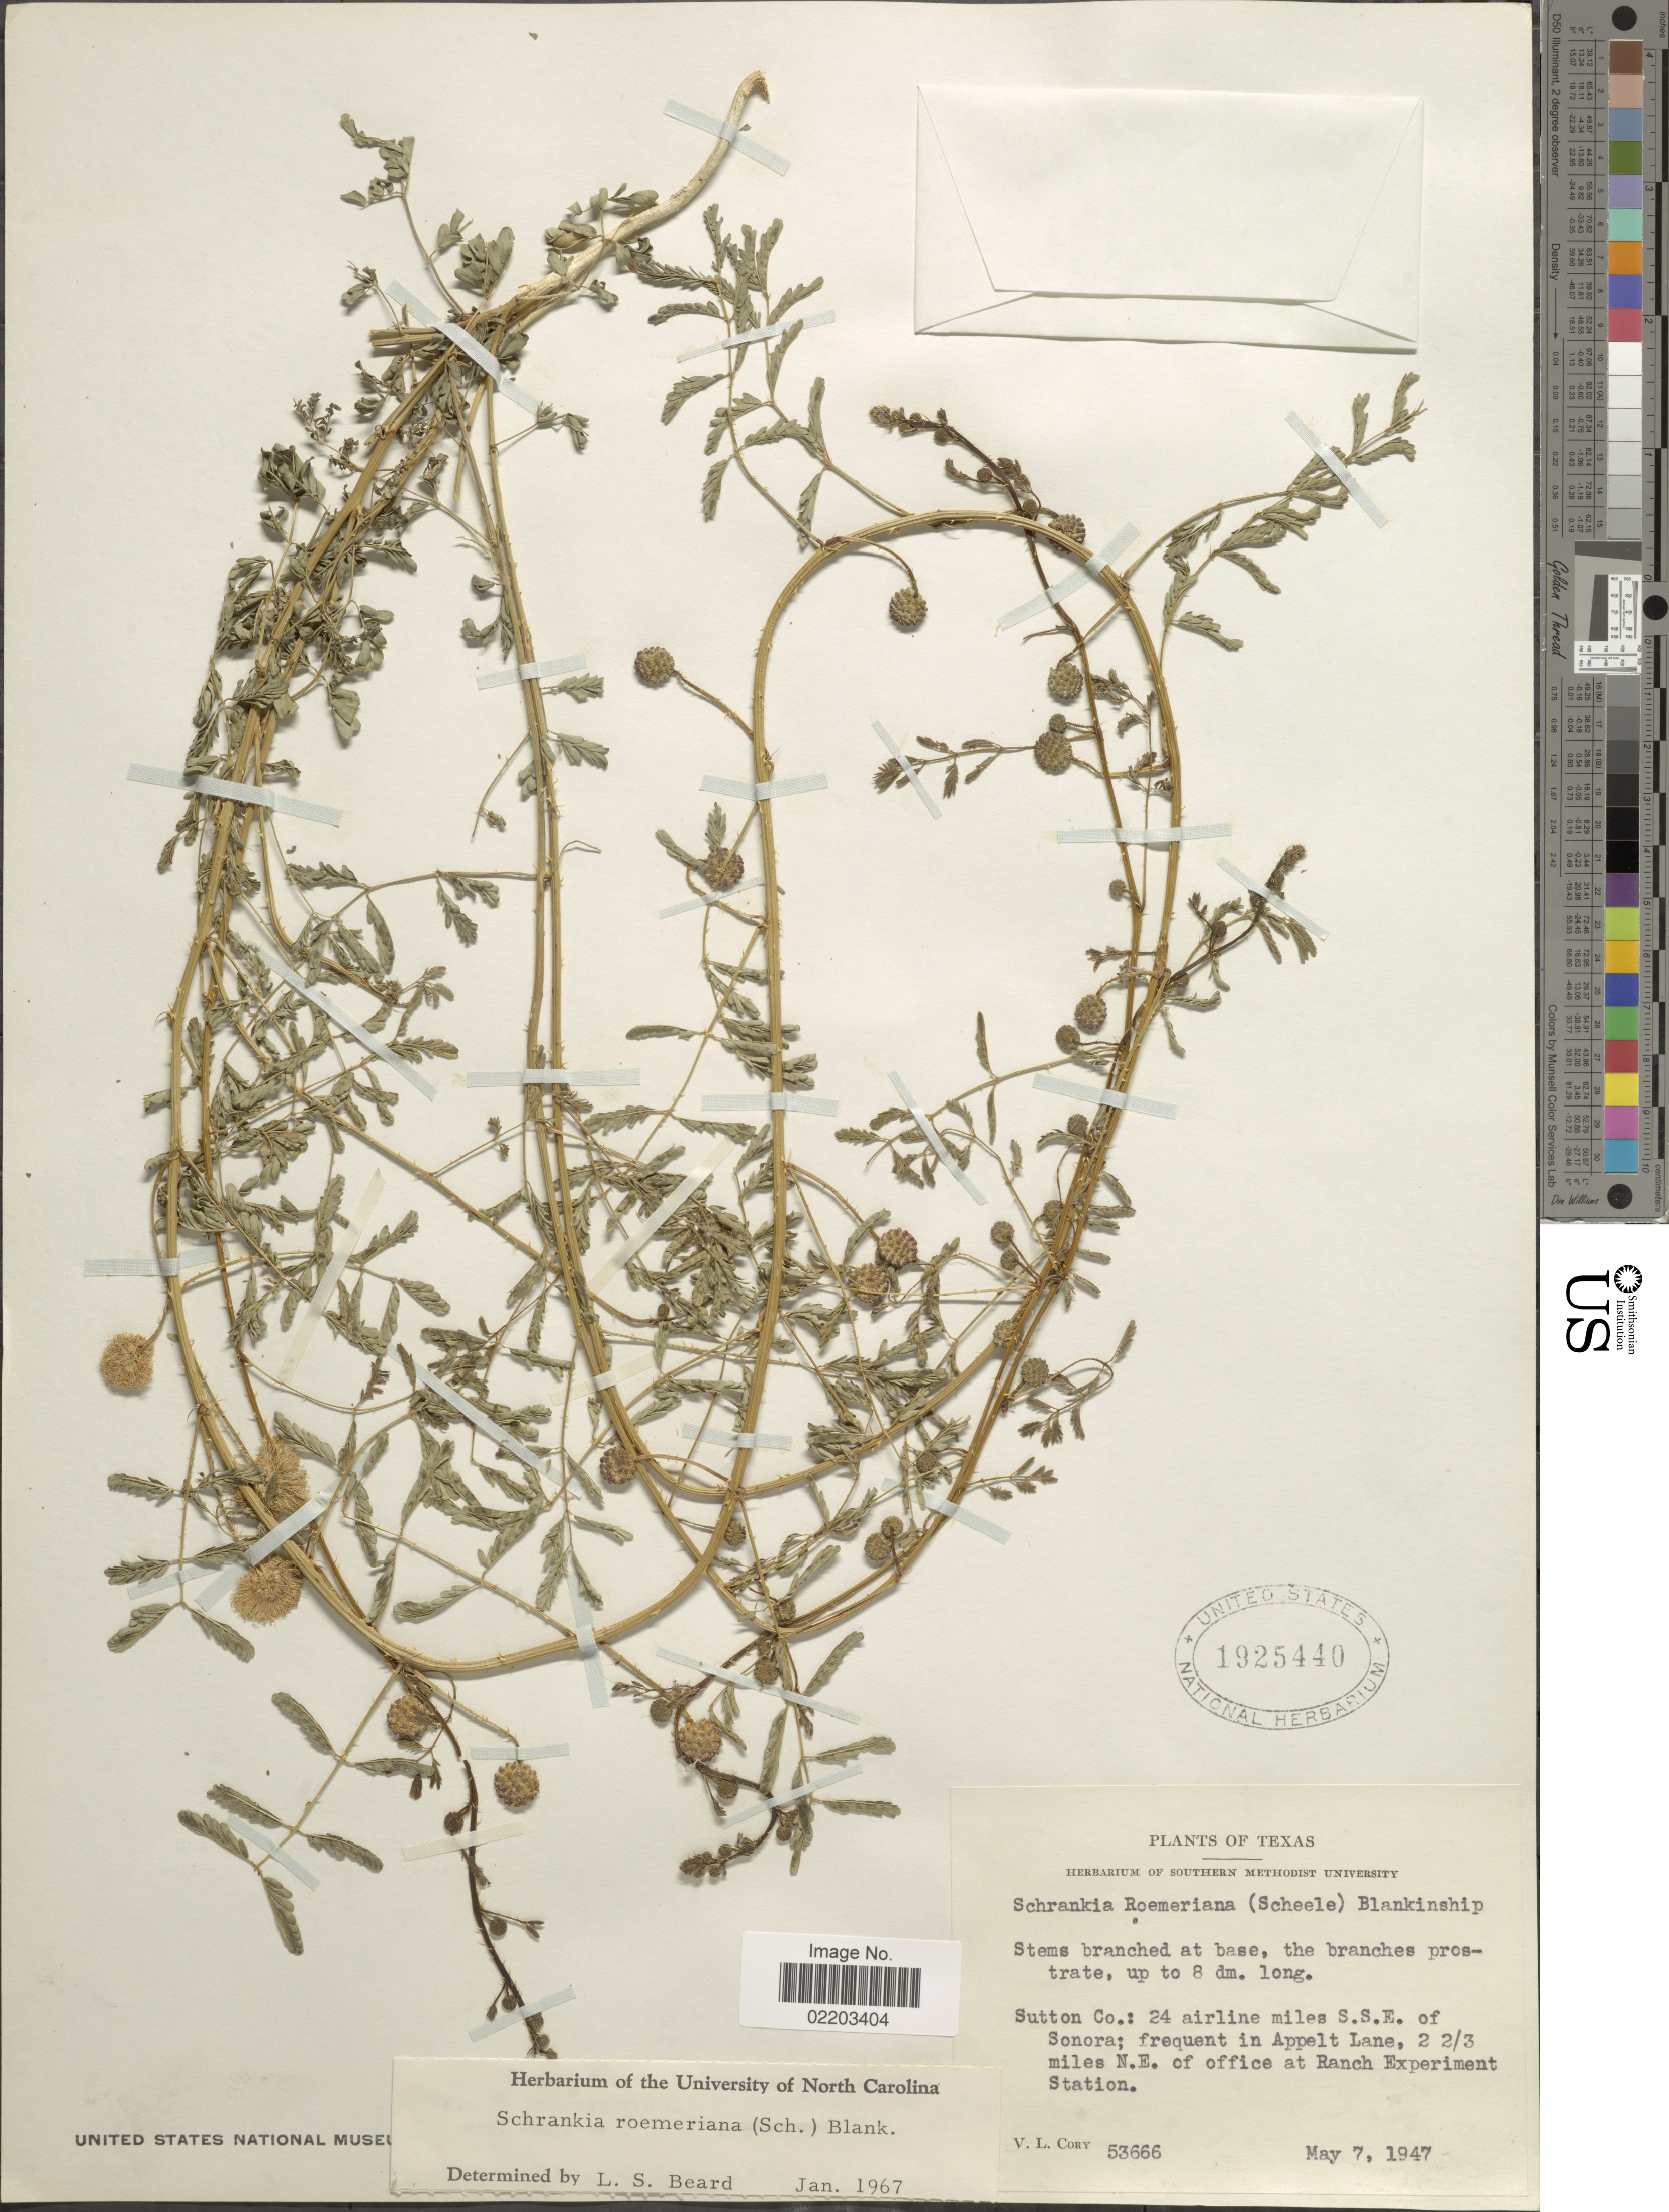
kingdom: Plantae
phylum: Tracheophyta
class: Magnoliopsida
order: Fabales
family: Fabaceae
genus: Mimosa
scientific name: Mimosa roemeriana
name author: Scheele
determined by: U.S. National Herbarium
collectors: V. Cory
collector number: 53666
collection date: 1947-05-07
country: United States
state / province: Texas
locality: Sutton Co: 24 airline miles S.S.E. of Sonora; frequent in Appelt Lane, 2 2/3 miles N.E. of office at Ranch Experiment Station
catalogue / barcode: US 1925440